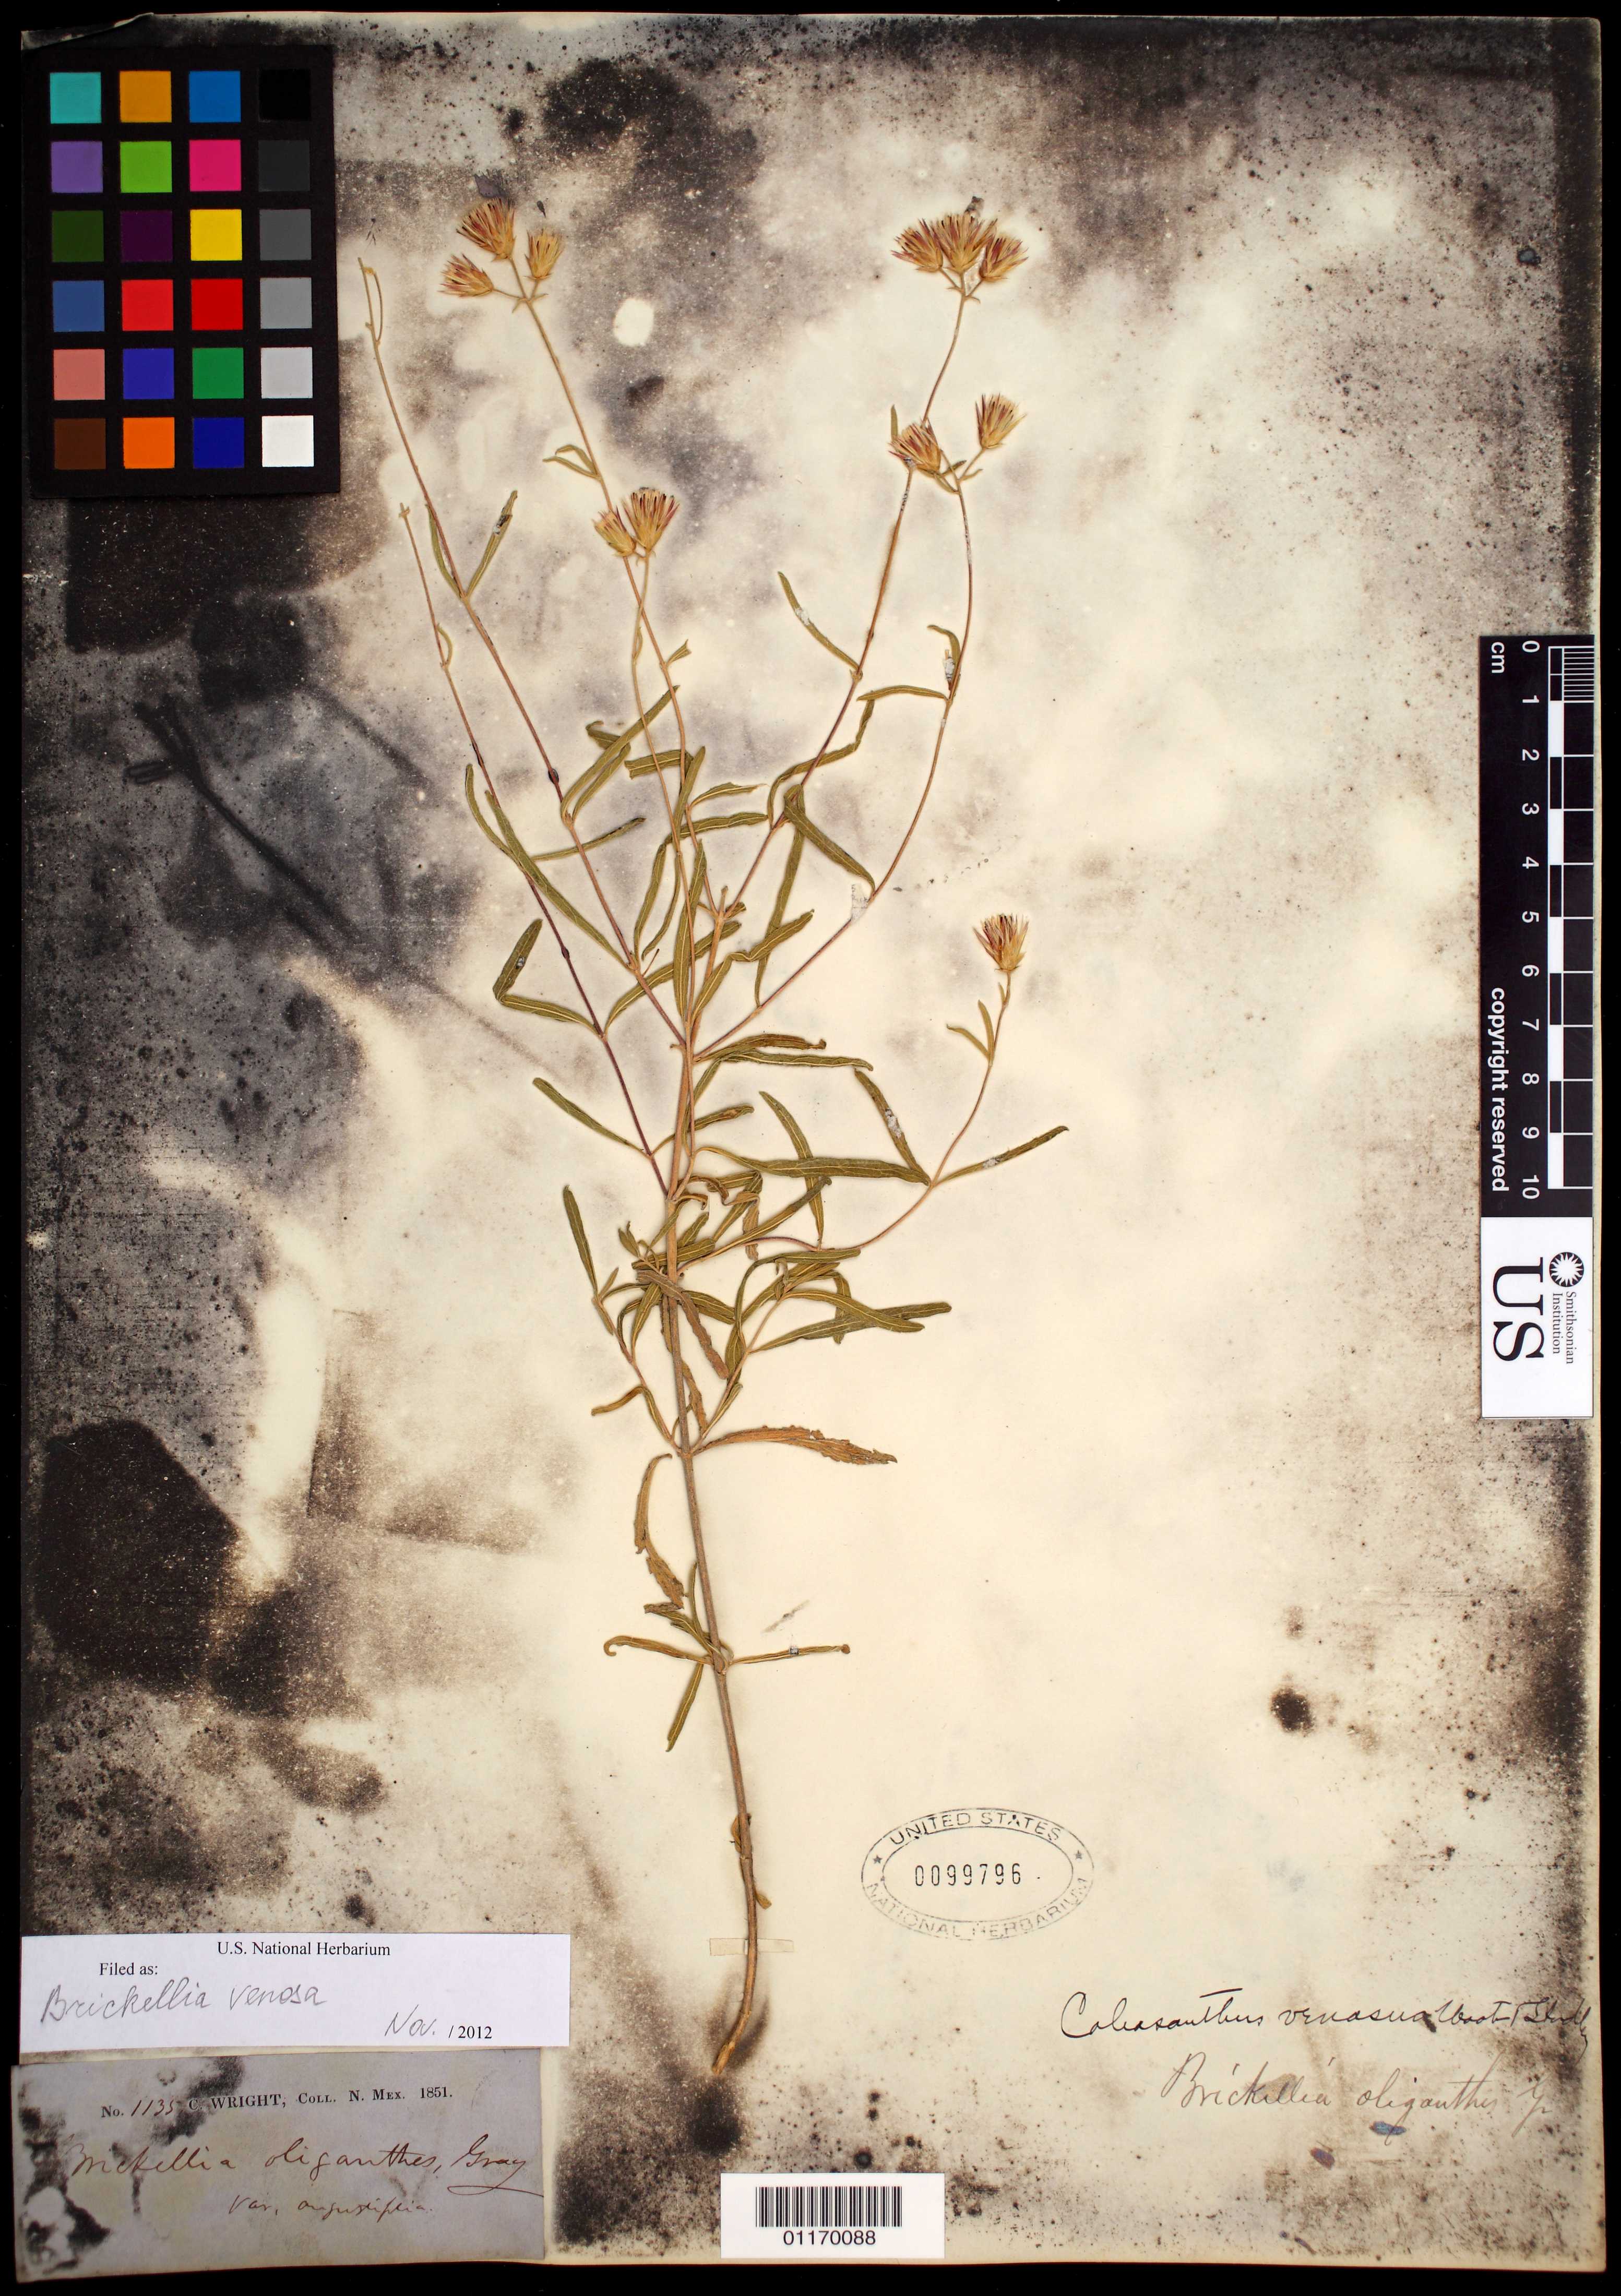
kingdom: Plantae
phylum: Tracheophyta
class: Magnoliopsida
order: Asterales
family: Asteraceae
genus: Brickellia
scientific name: Brickellia venosa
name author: (Wooton & Standl.) B.L. Rob.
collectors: C. Wright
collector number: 1135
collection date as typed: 1851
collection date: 1851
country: United States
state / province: New Mexico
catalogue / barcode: US 99796